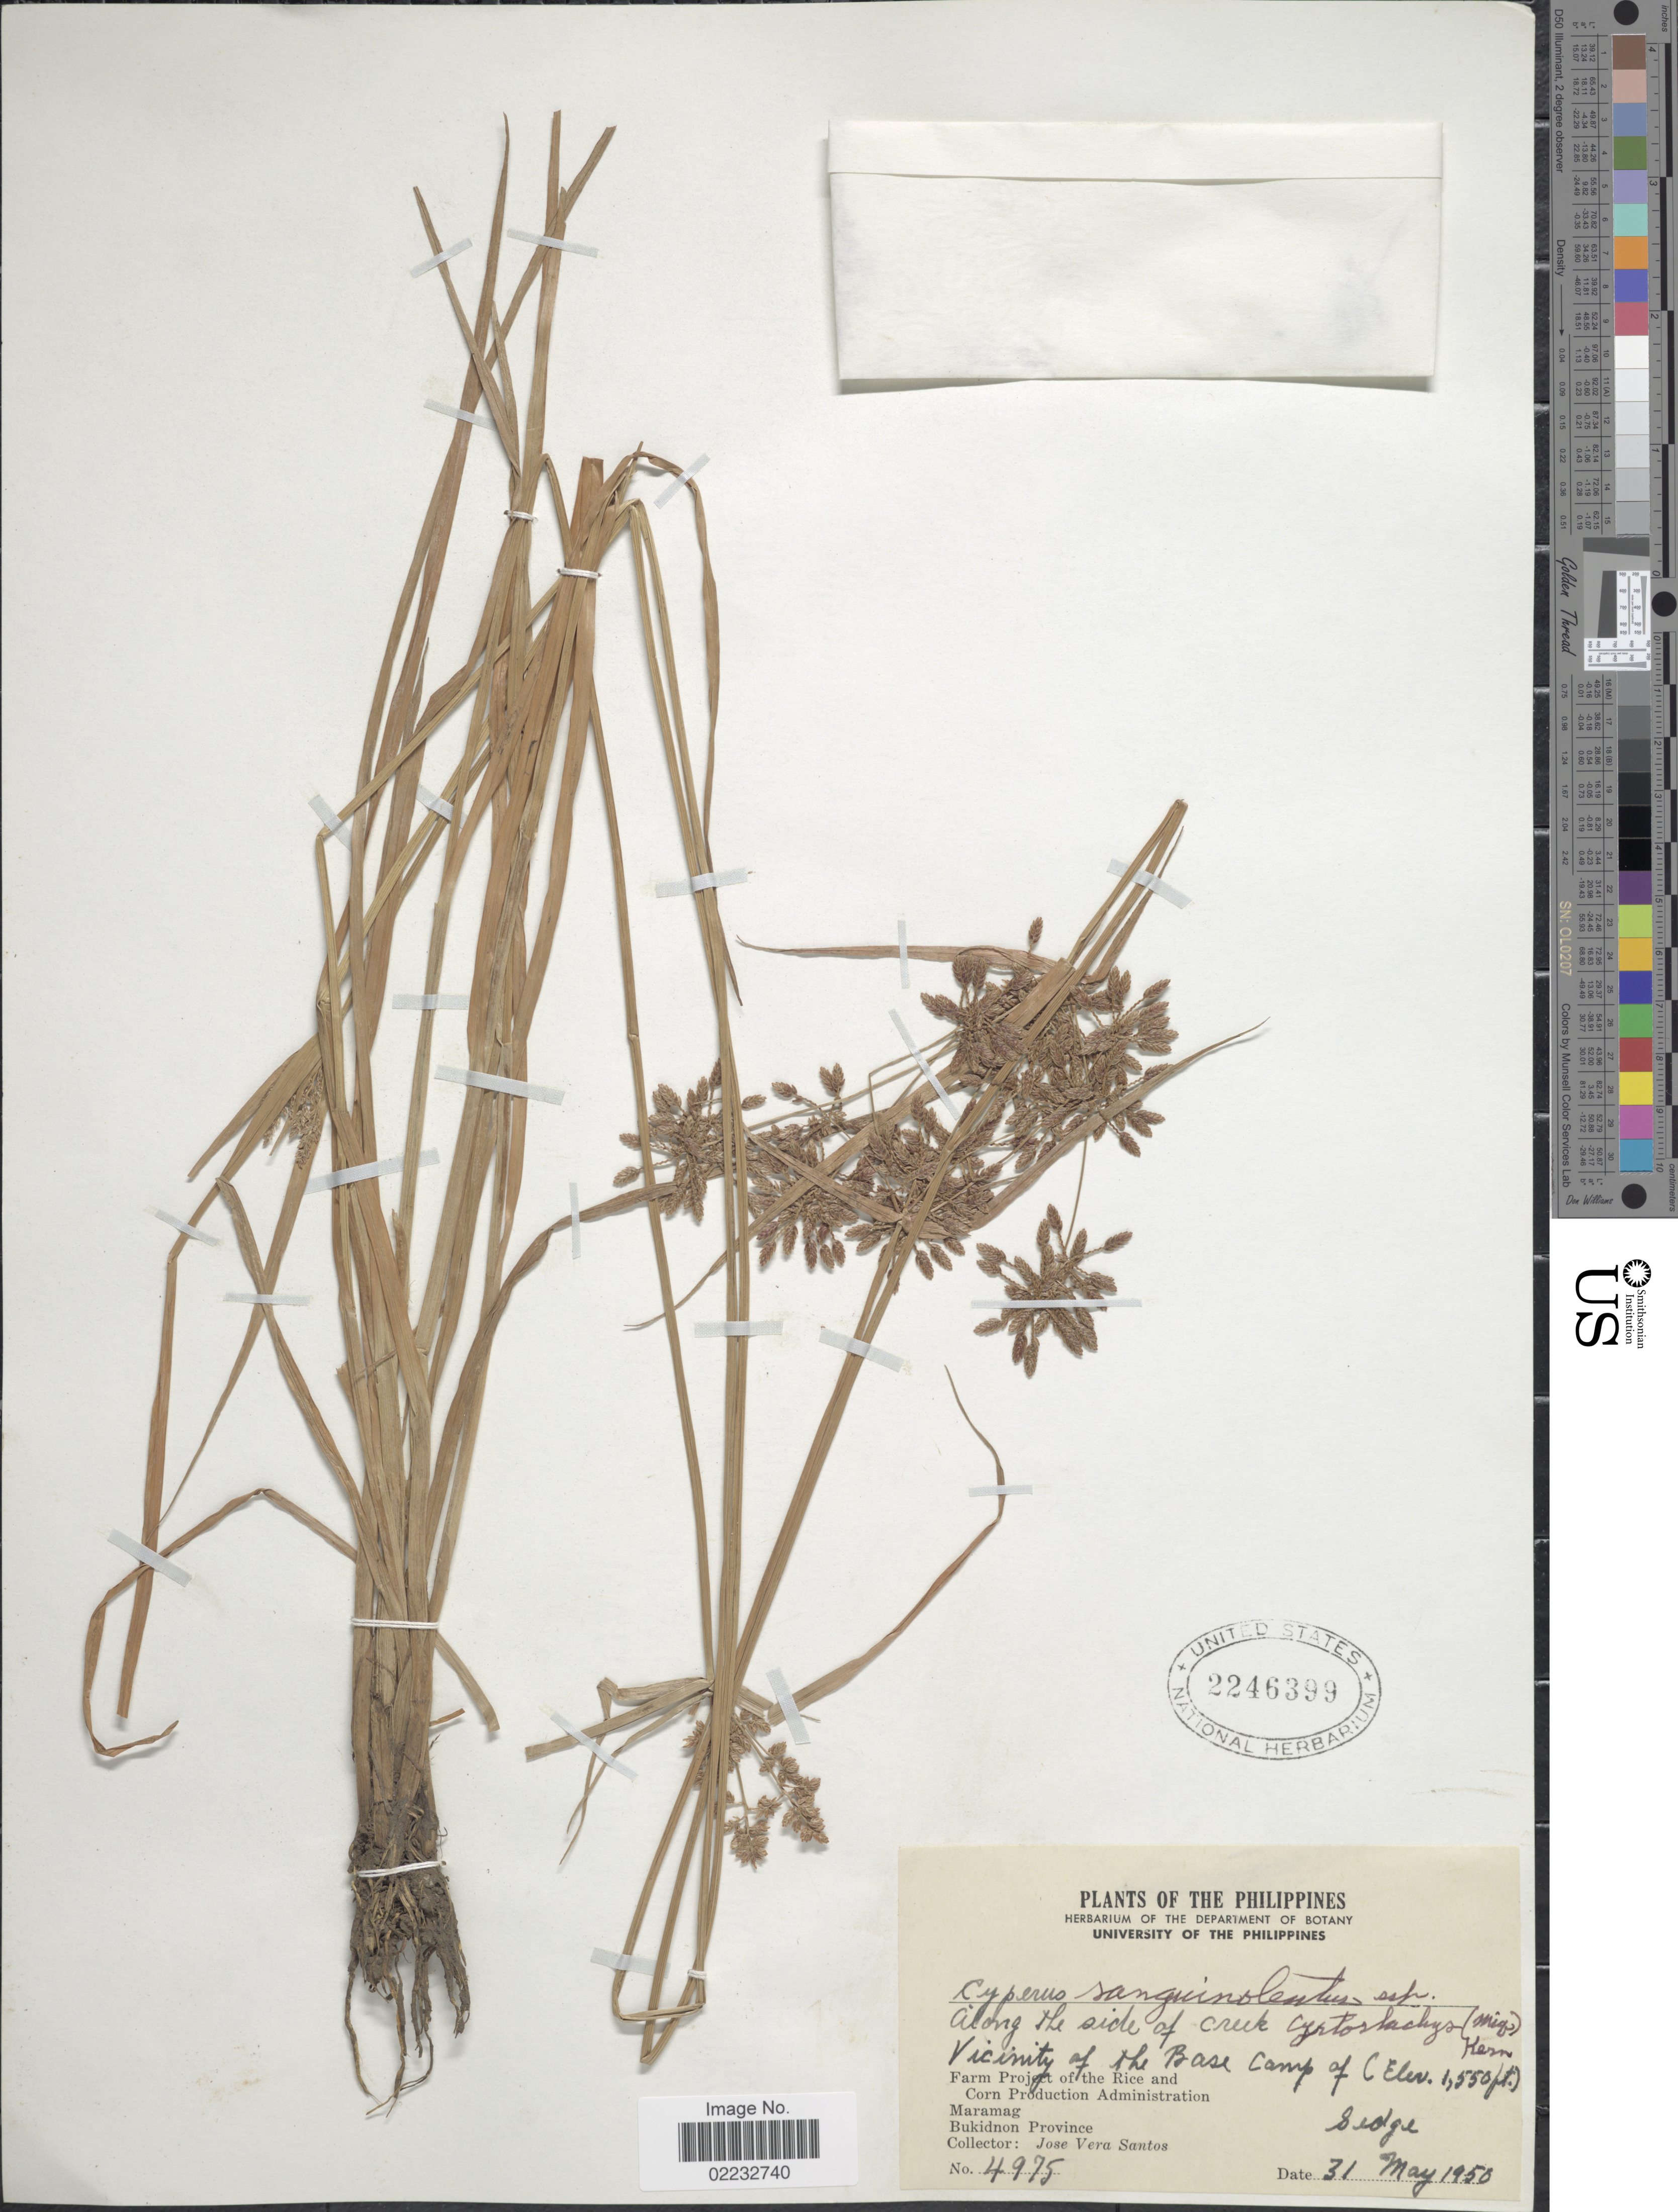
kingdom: Plantae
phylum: Tracheophyta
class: Liliopsida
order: Poales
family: Cyperaceae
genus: Cyperus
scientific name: Cyperus sanguinolentus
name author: Vahl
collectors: J. Santos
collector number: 4975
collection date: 1950-05-31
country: Philippines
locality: Maramag. Bukidnon Province. Vicinity of the Base Camp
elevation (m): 472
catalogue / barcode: US 2246399